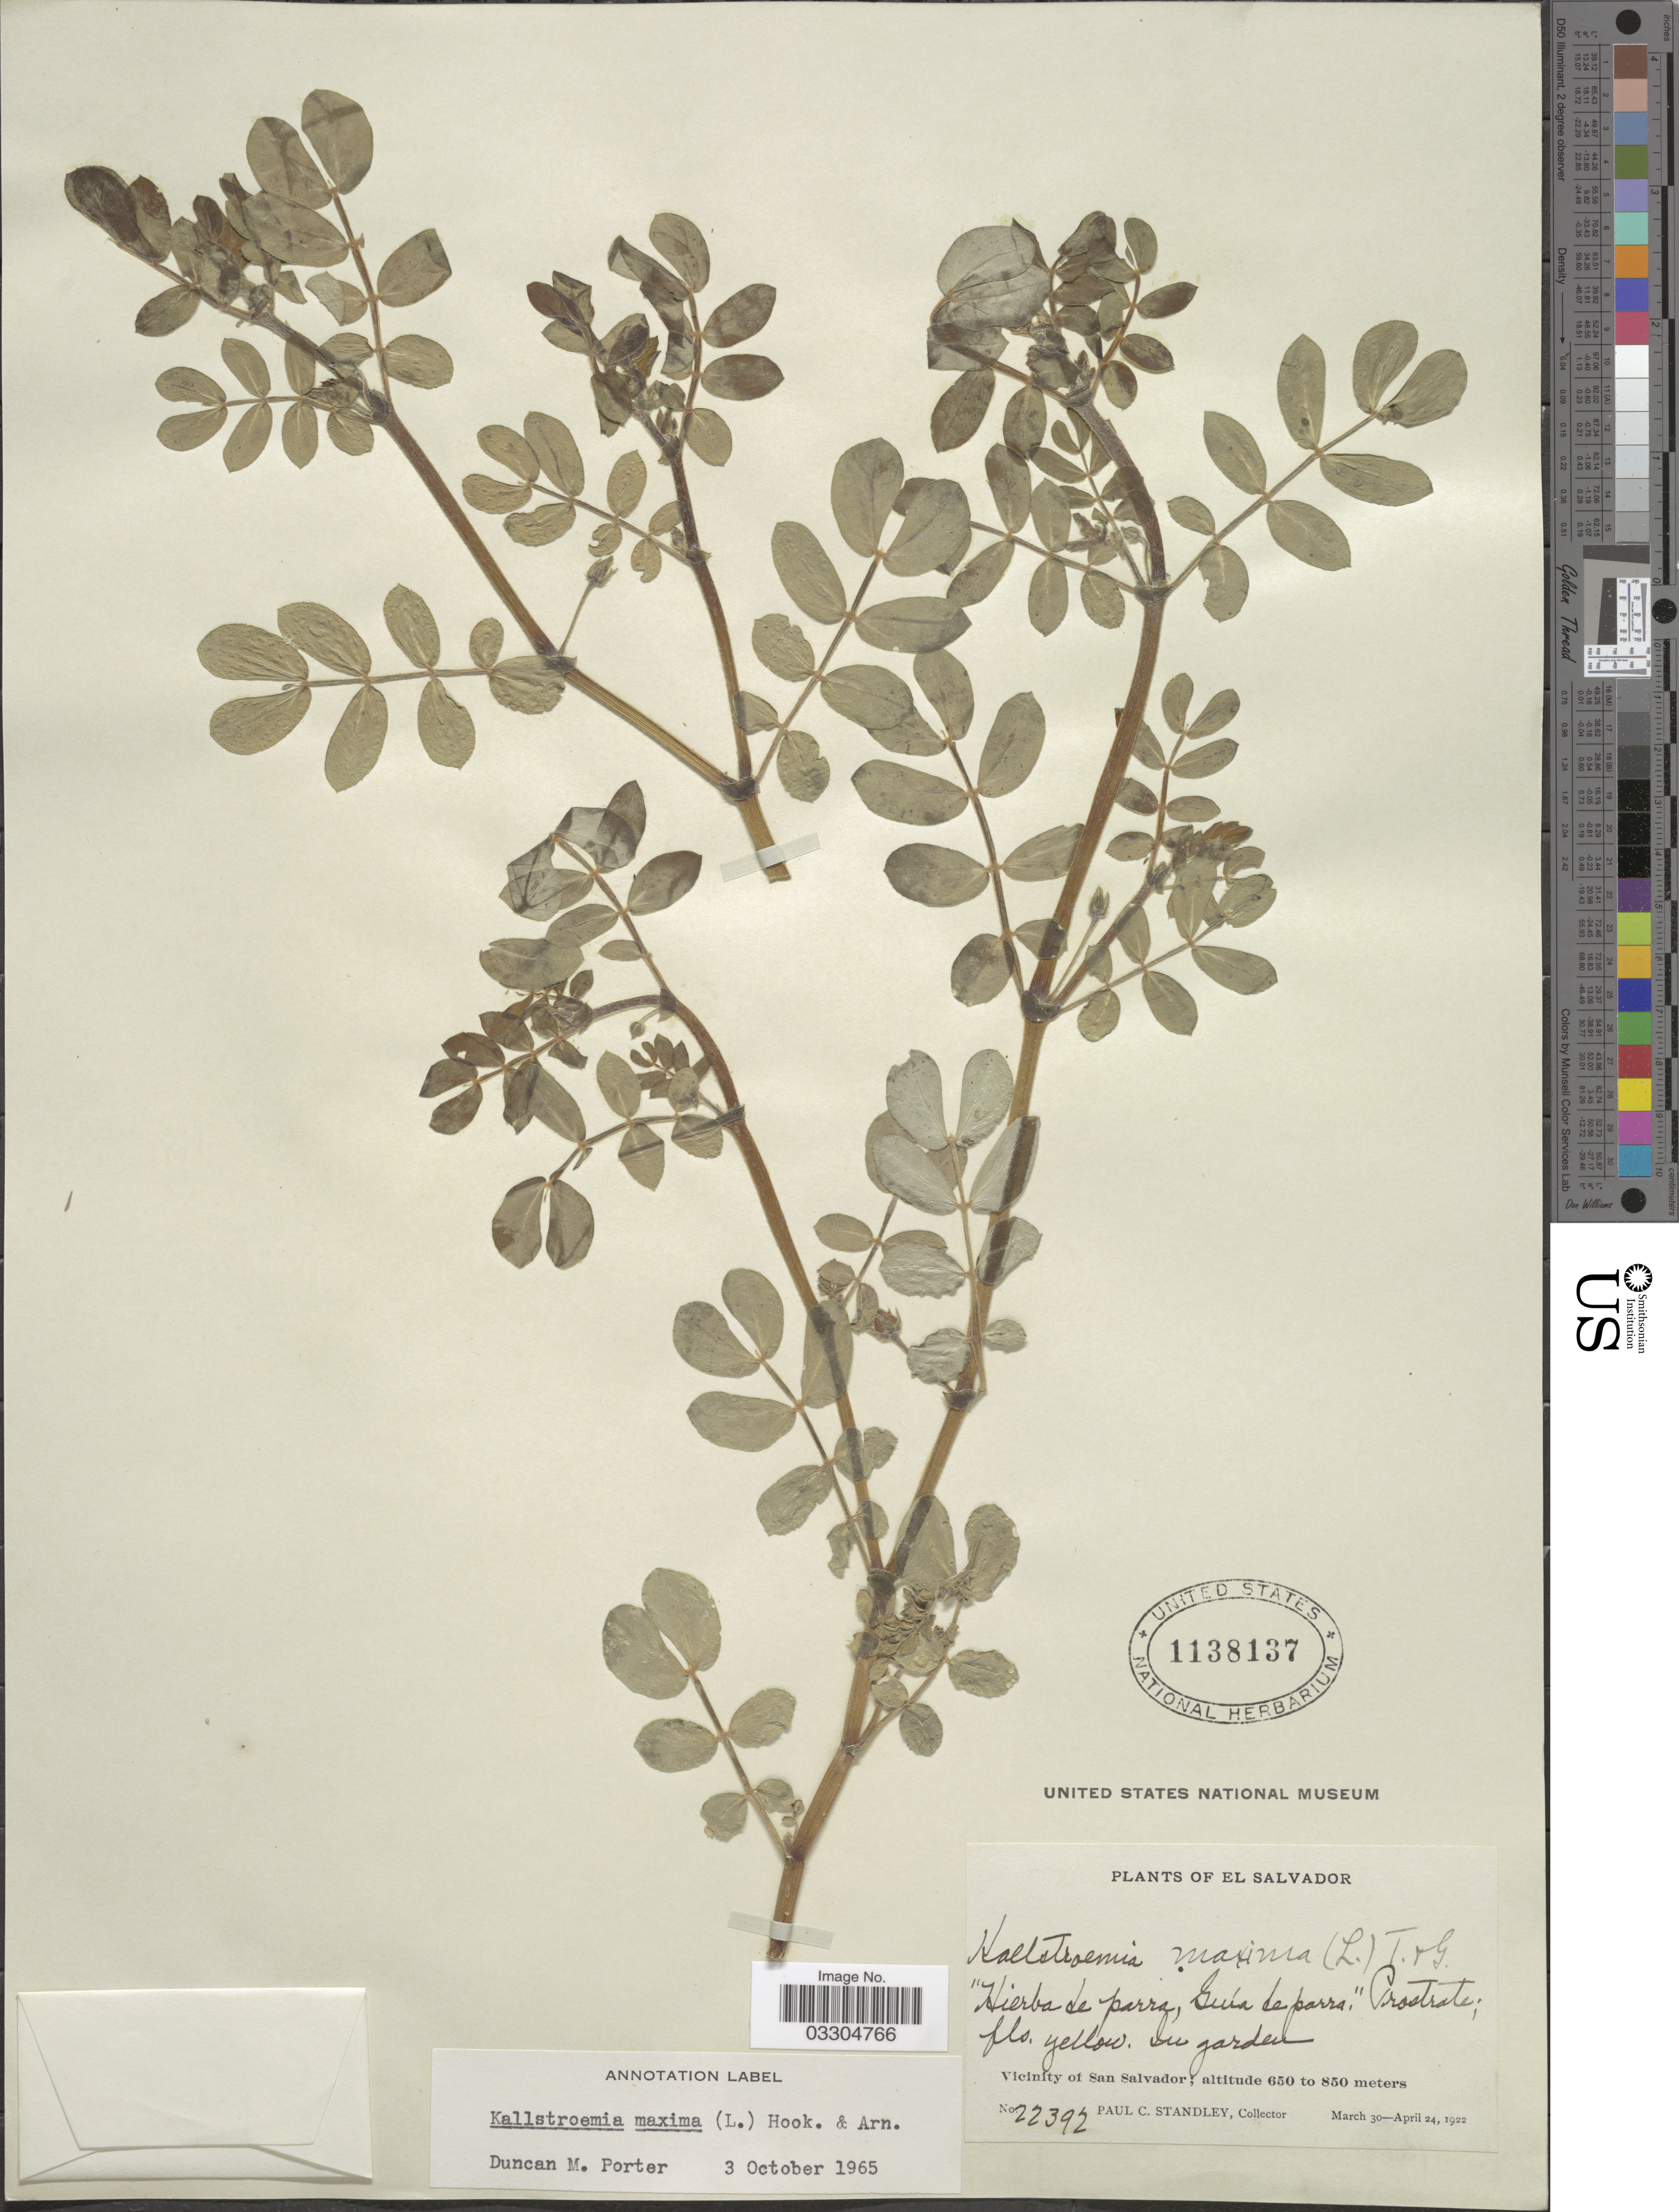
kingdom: Plantae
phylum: Tracheophyta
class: Magnoliopsida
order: Zygophyllales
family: Zygophyllaceae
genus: Kallstroemia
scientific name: Kallstroemia maxima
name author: (L.) Hook. & Arn.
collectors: P. C. Standley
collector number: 22392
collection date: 1922-03-30/1922-04-24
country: El Salvador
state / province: San Salvador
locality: Vicinity of San Salvador.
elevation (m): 650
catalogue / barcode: US 1138137